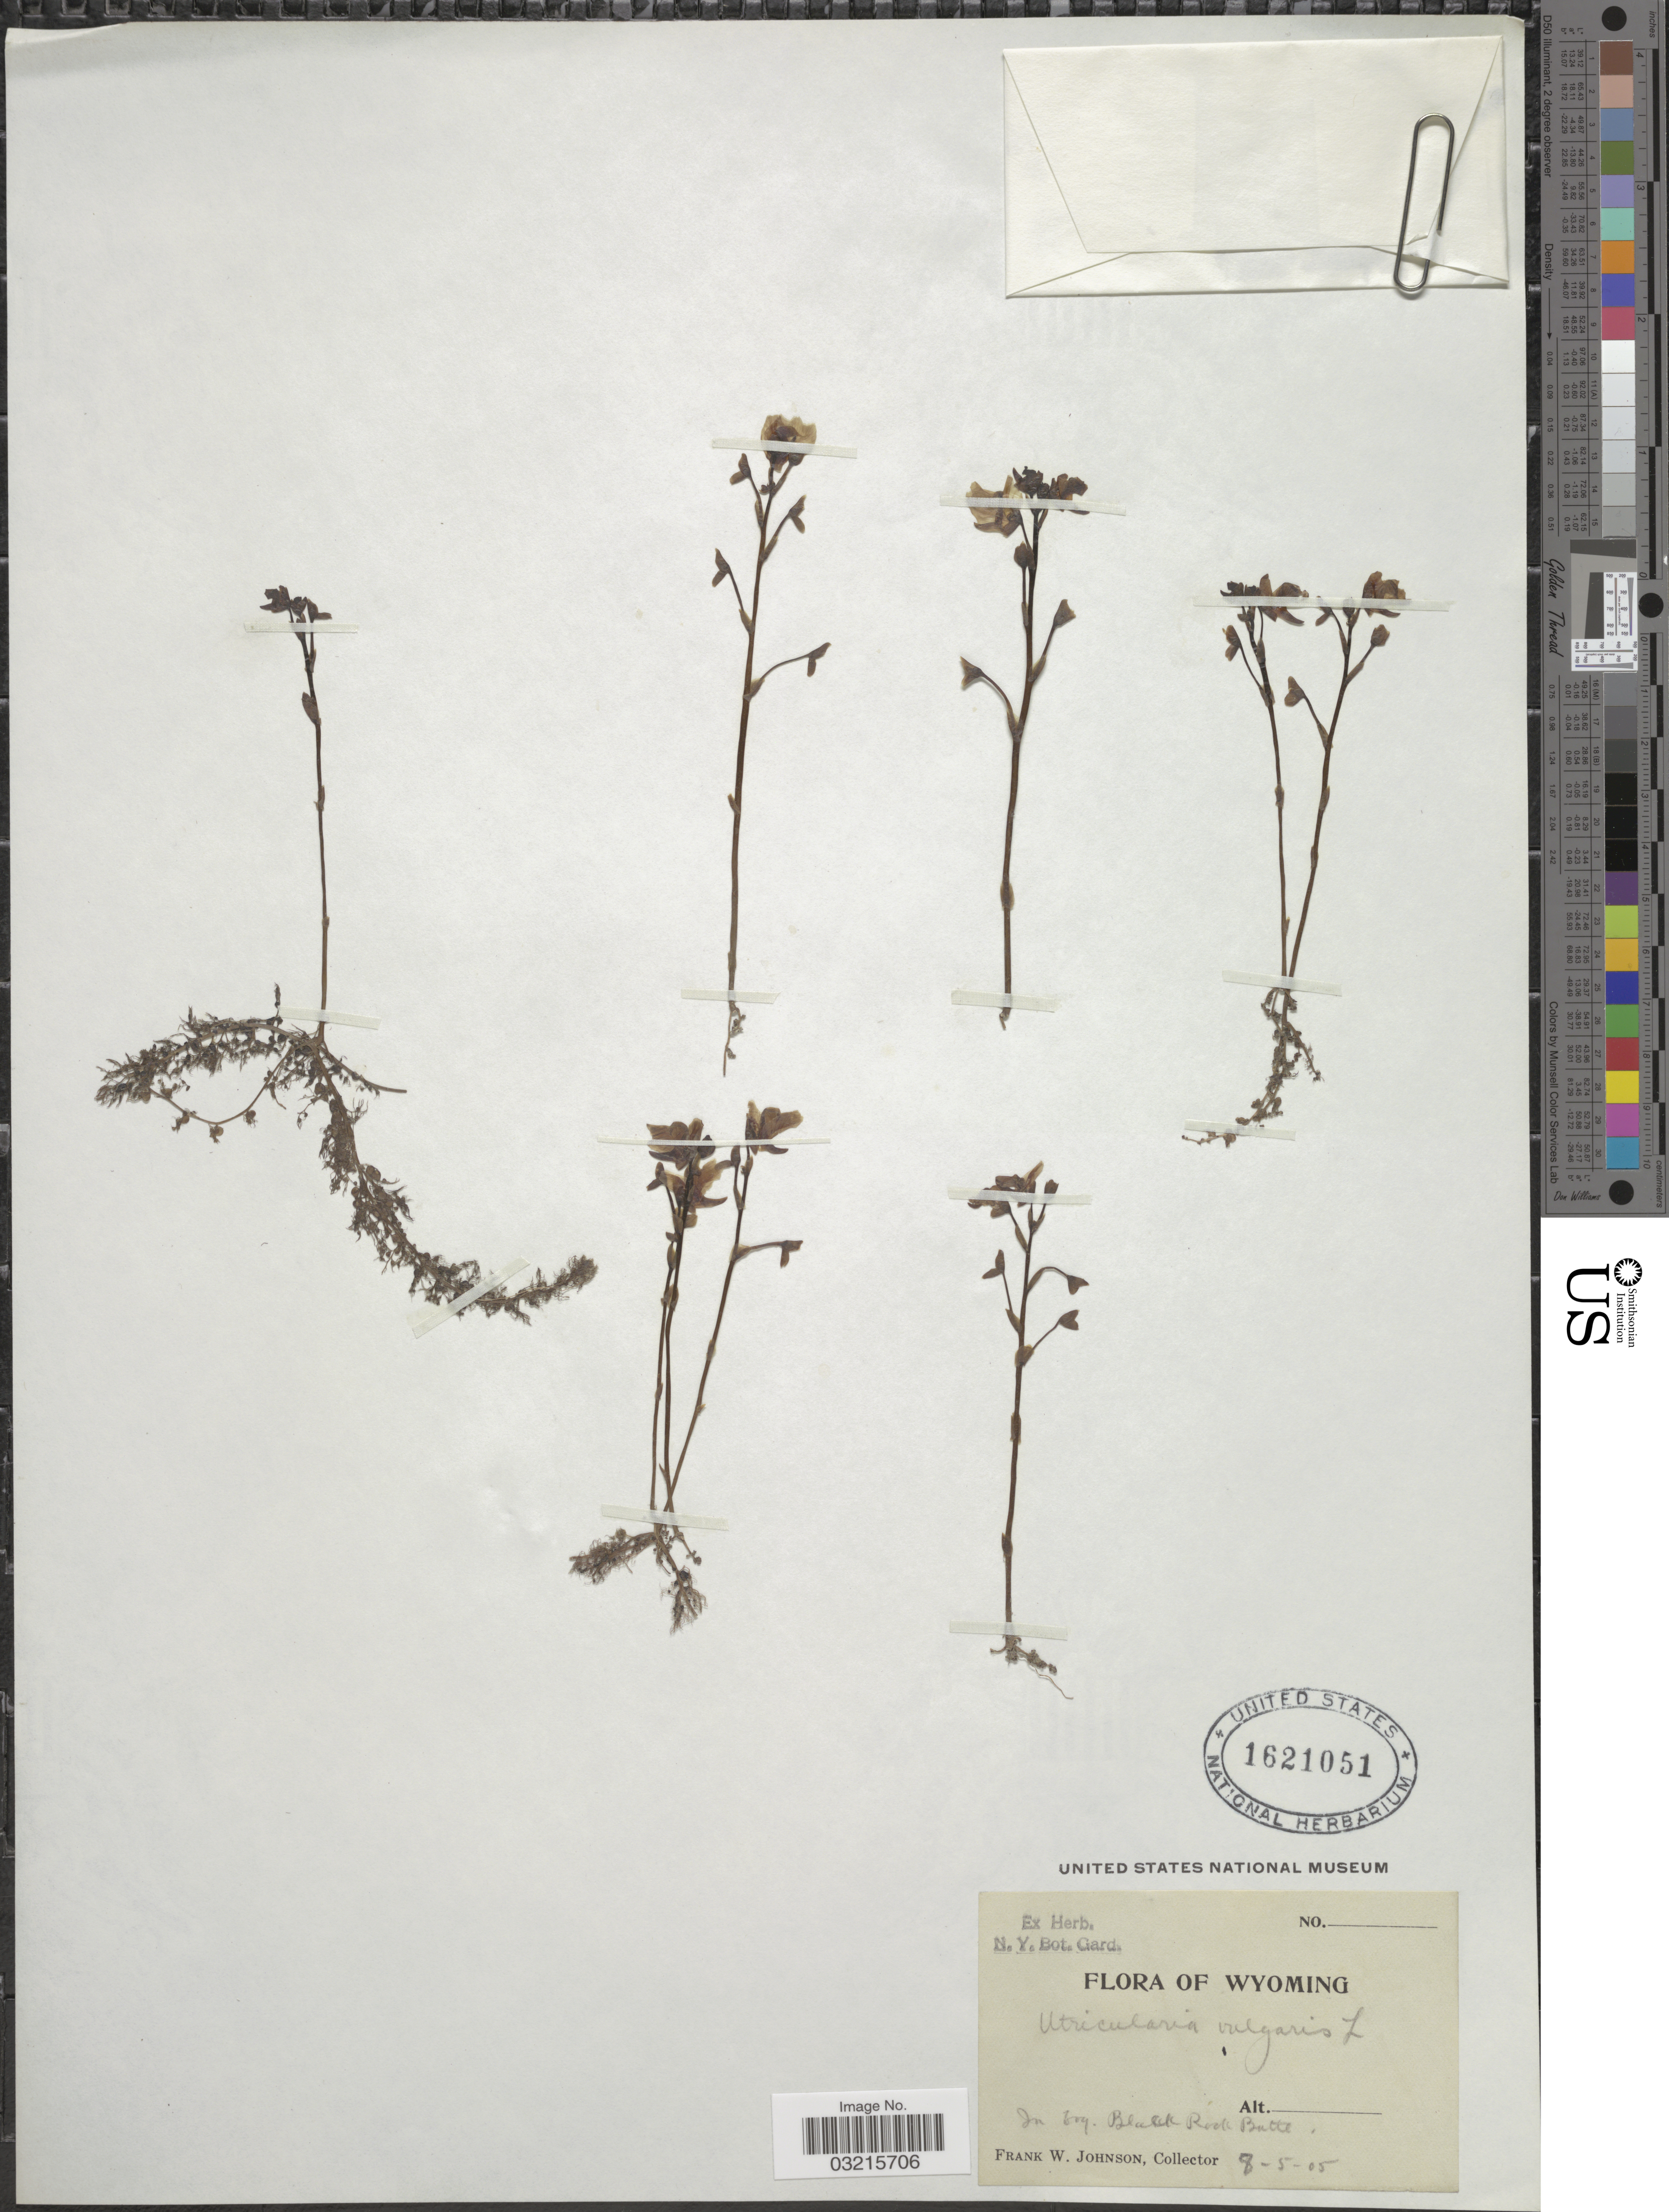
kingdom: Plantae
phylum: Tracheophyta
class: Magnoliopsida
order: Lamiales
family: Lentibulariaceae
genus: Utricularia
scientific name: Utricularia vulgaris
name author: L.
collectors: F. W. Johnson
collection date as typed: Transcribed d/m/y: 5/8/5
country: United States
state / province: Wyoming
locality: Black Rock Butte.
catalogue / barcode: US 1621051